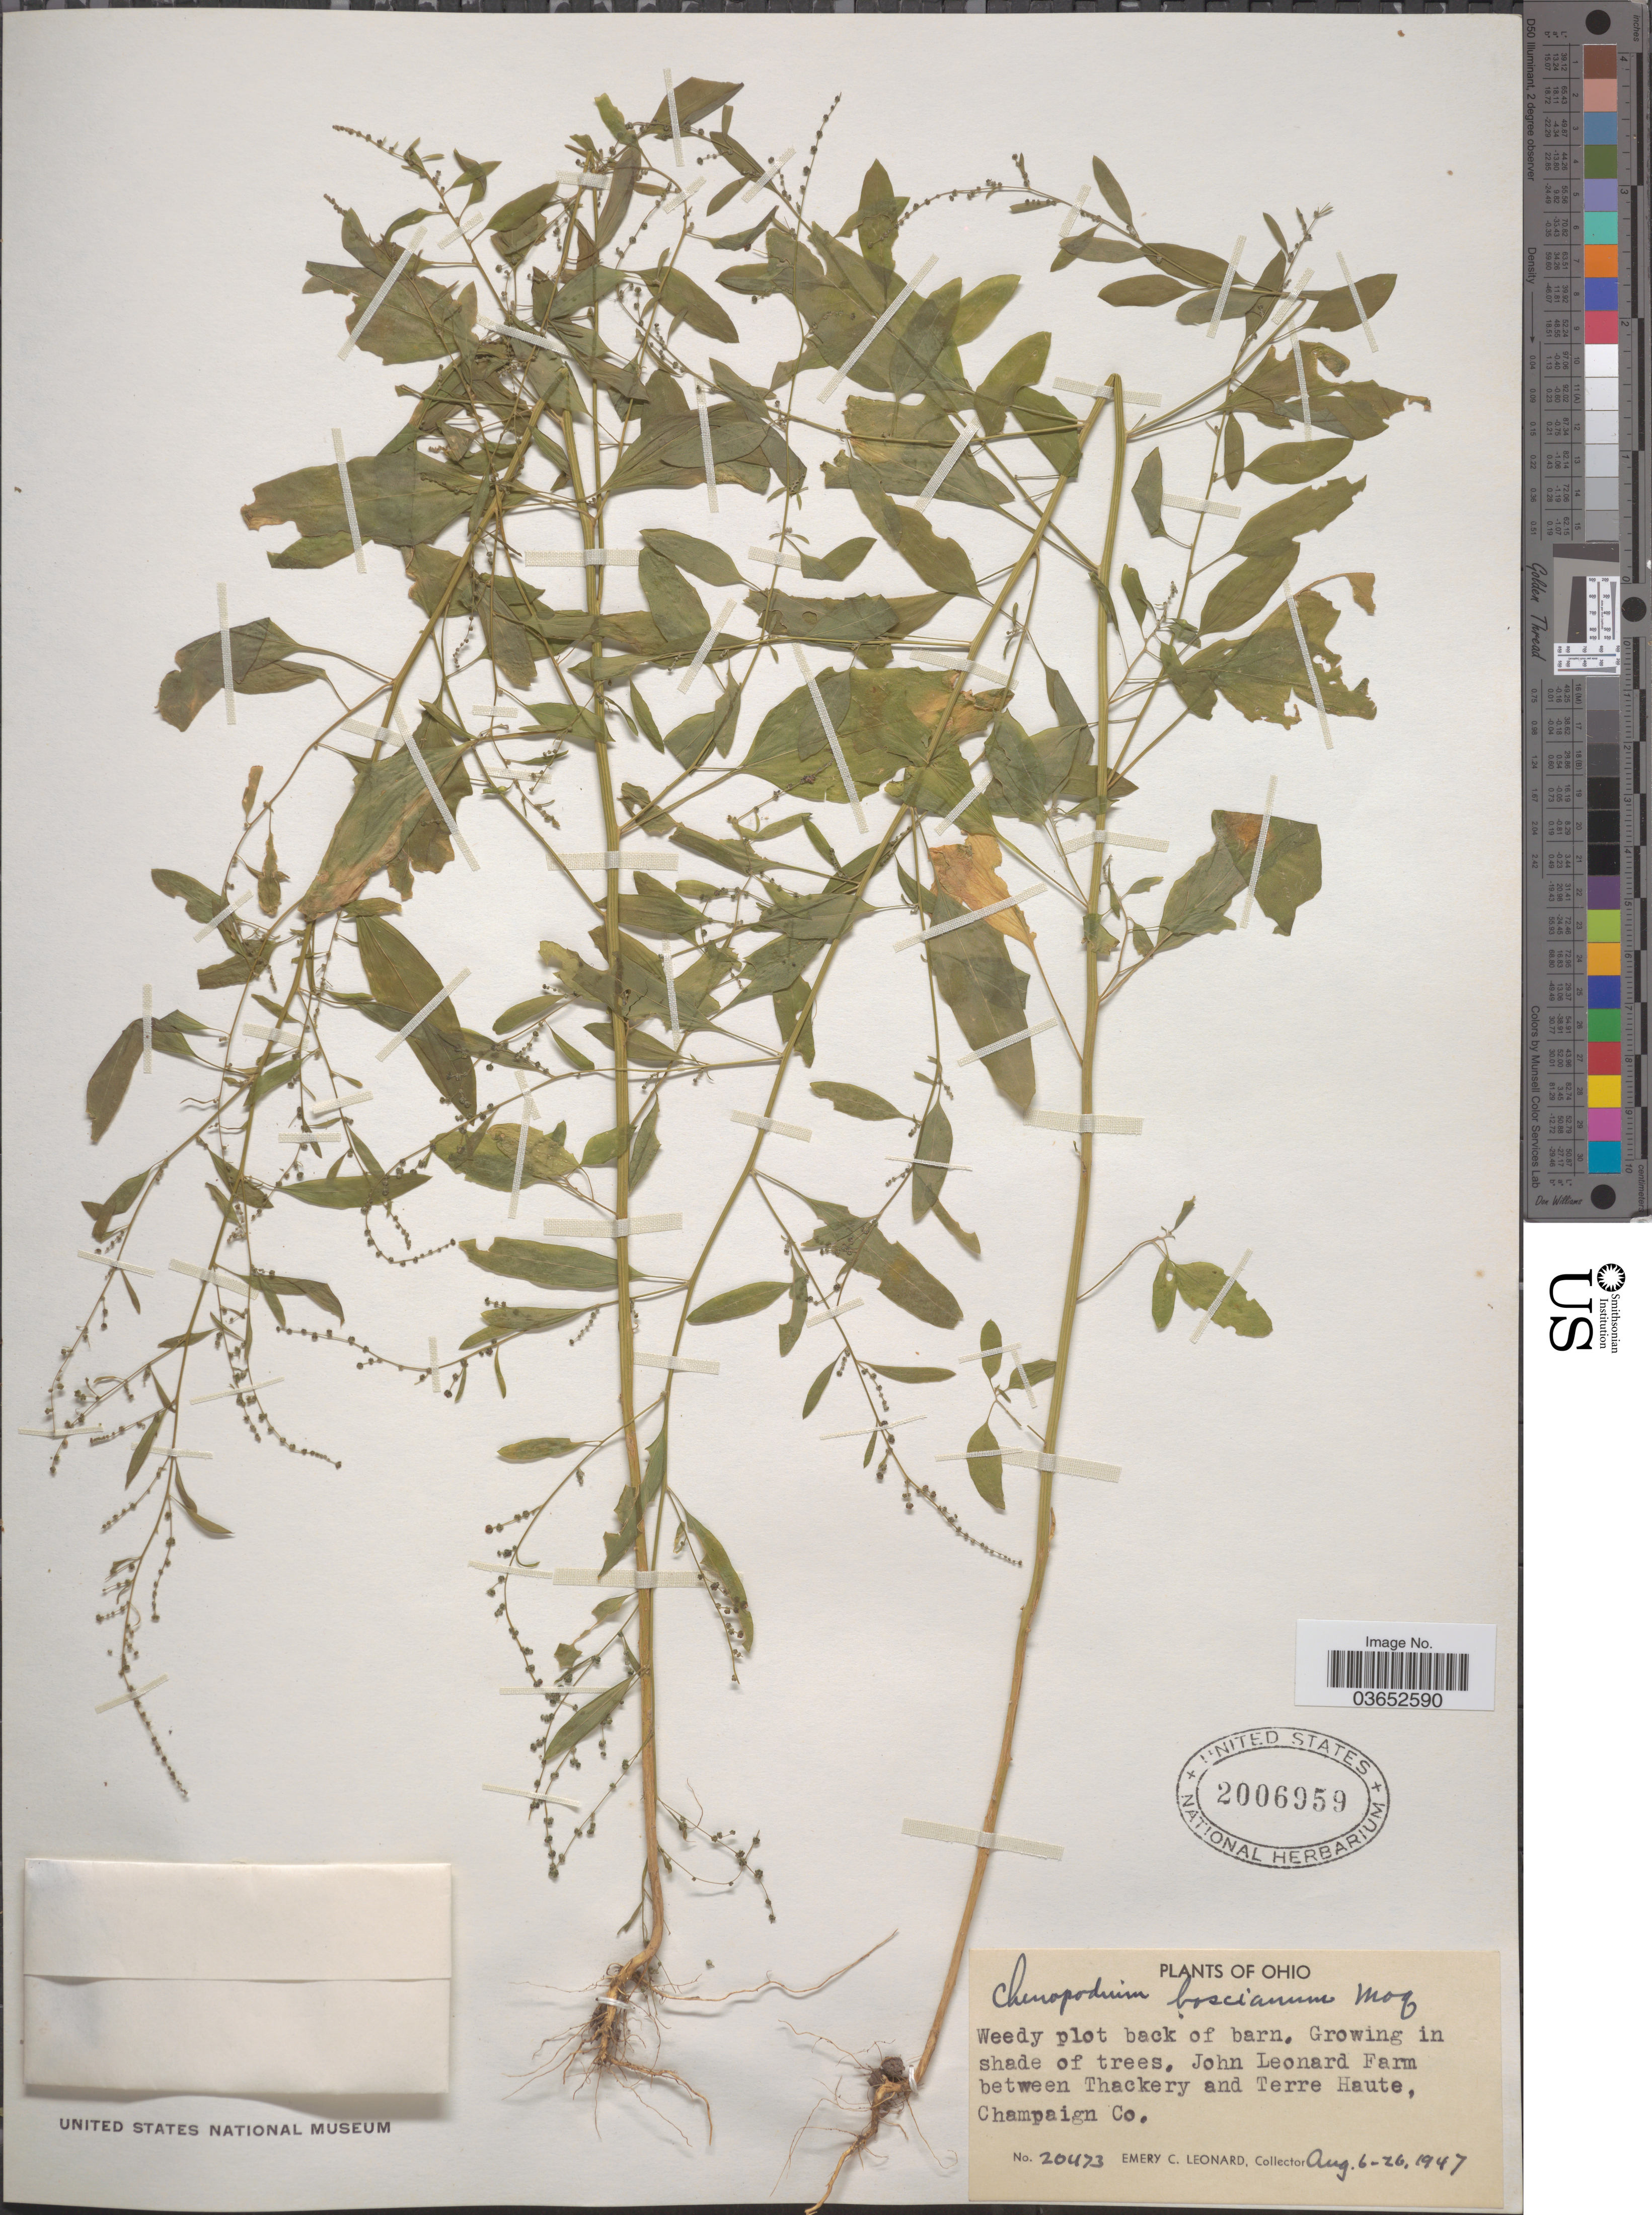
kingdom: Plantae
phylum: Tracheophyta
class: Magnoliopsida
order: Caryophyllales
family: Amaranthaceae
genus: Chenopodium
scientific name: Chenopodium boscianum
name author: Moq.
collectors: E. C. Leonard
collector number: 20473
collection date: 1947-08-06/1947-08-26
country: United States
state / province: Ohio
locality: John Leonard Farm between Thackery and Terre Haute, Champaign Co.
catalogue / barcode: US 2006959